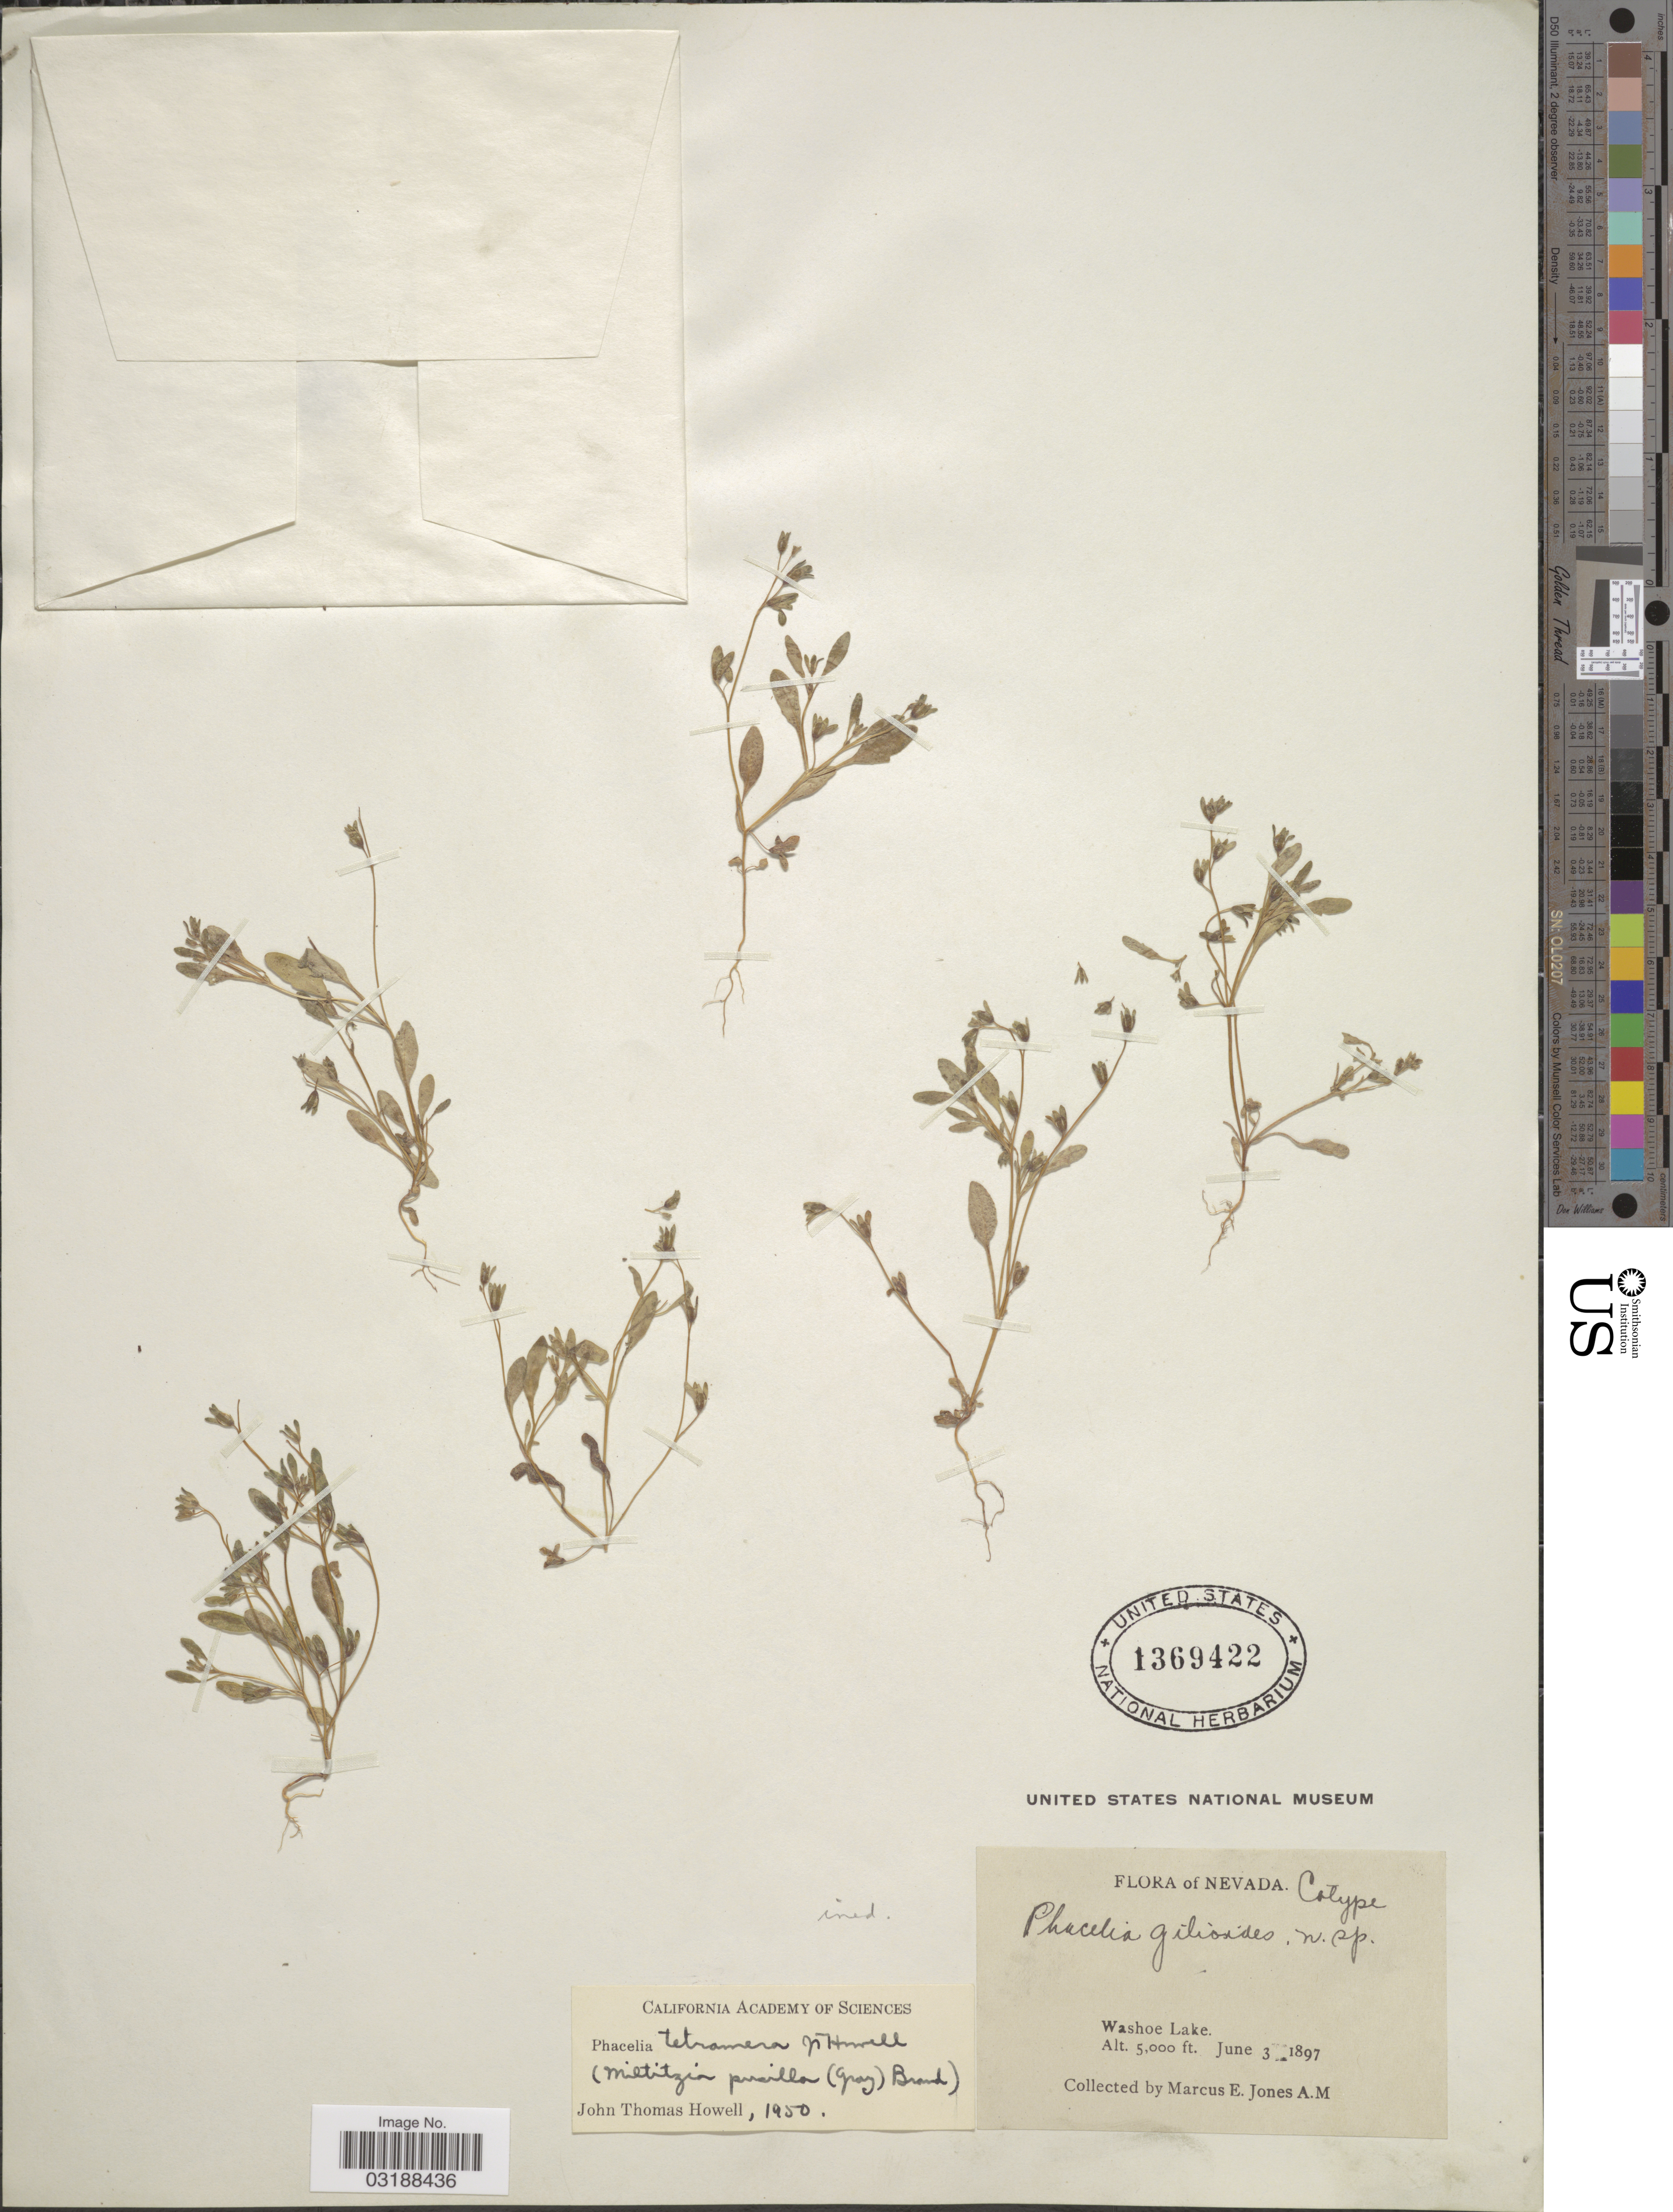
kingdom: Plantae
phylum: Tracheophyta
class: Magnoliopsida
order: Boraginales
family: Hydrophyllaceae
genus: Emmenanthe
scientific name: Emmenanthe pusilla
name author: A. Gray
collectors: M. E. Jones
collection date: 1897-06-03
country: United States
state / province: Nevada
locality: Washoe Lake.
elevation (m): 1524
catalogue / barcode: US 1369422